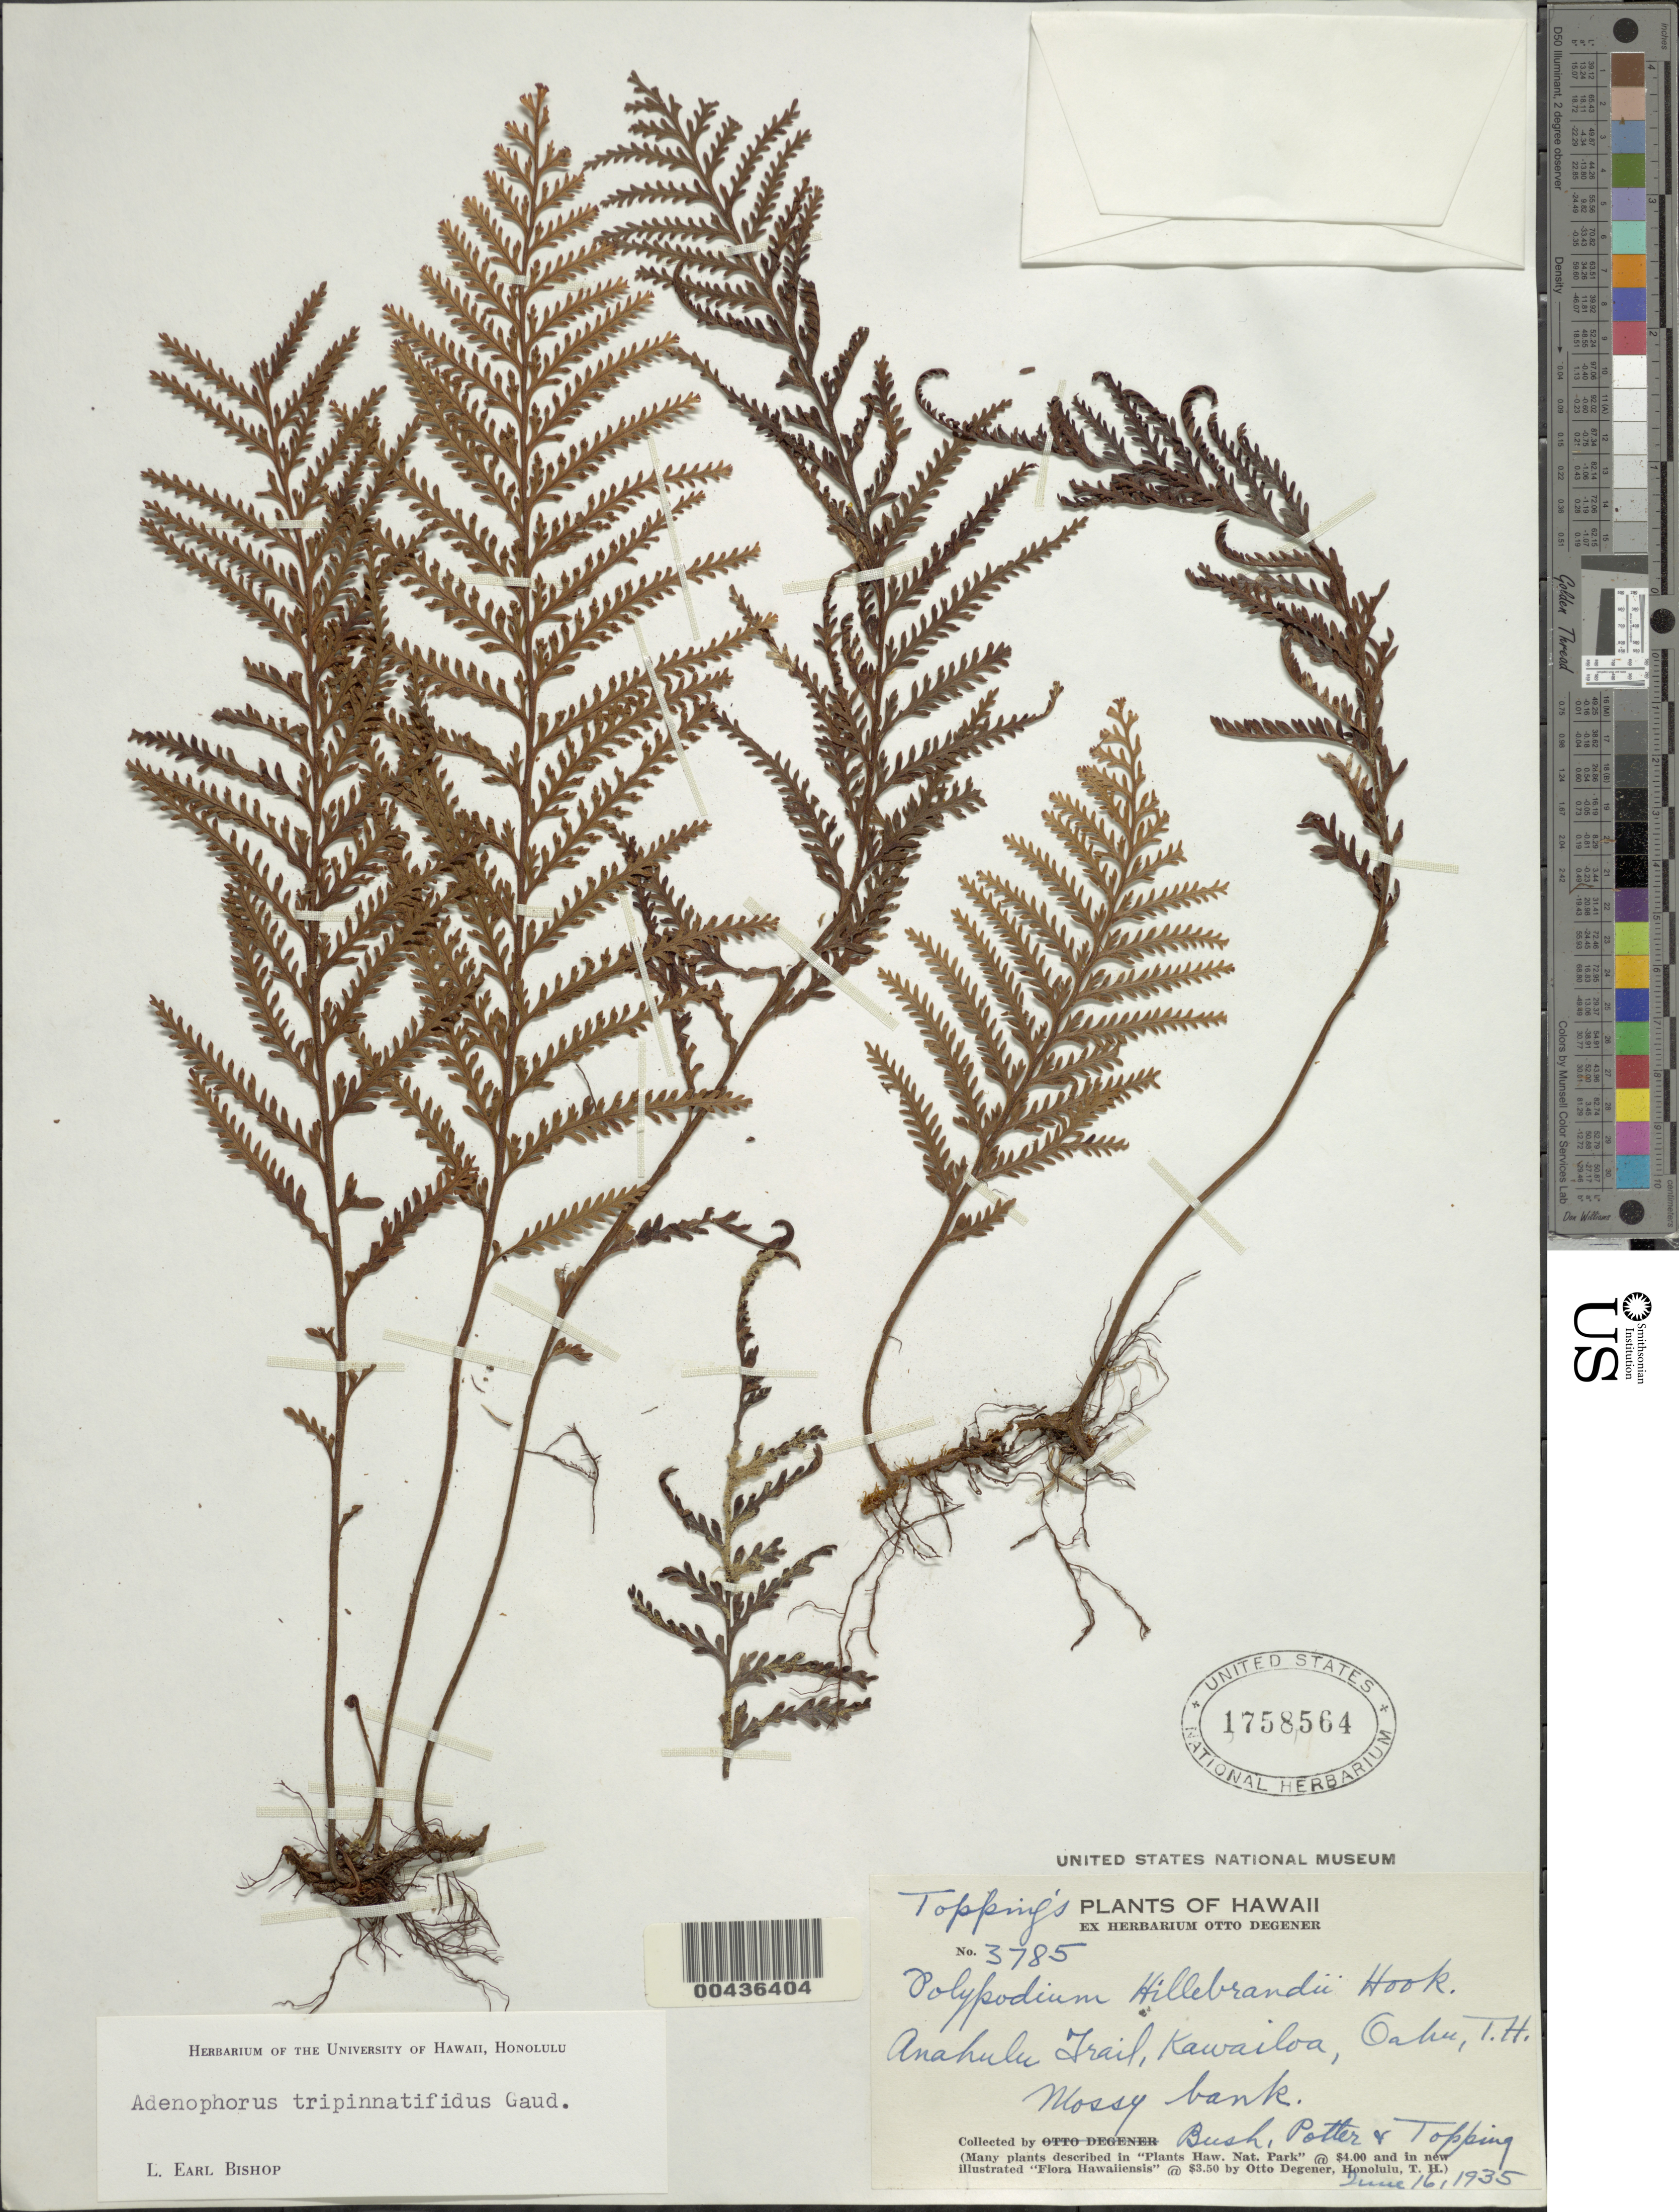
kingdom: Plantae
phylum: Tracheophyta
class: Polypodiopsida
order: Polypodiales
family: Polypodiaceae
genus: Adenophorus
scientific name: Adenophorus tripinnatifidus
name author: Gaudich.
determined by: Bishop, L. E.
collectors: W. Bush, Potter & D. L. Topping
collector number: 3785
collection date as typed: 16 Jun 1935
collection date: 1935-06-16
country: United States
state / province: Hawaii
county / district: Honolulu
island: Oahu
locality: Anahulu Trail, Kawailoa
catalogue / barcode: US 1758564